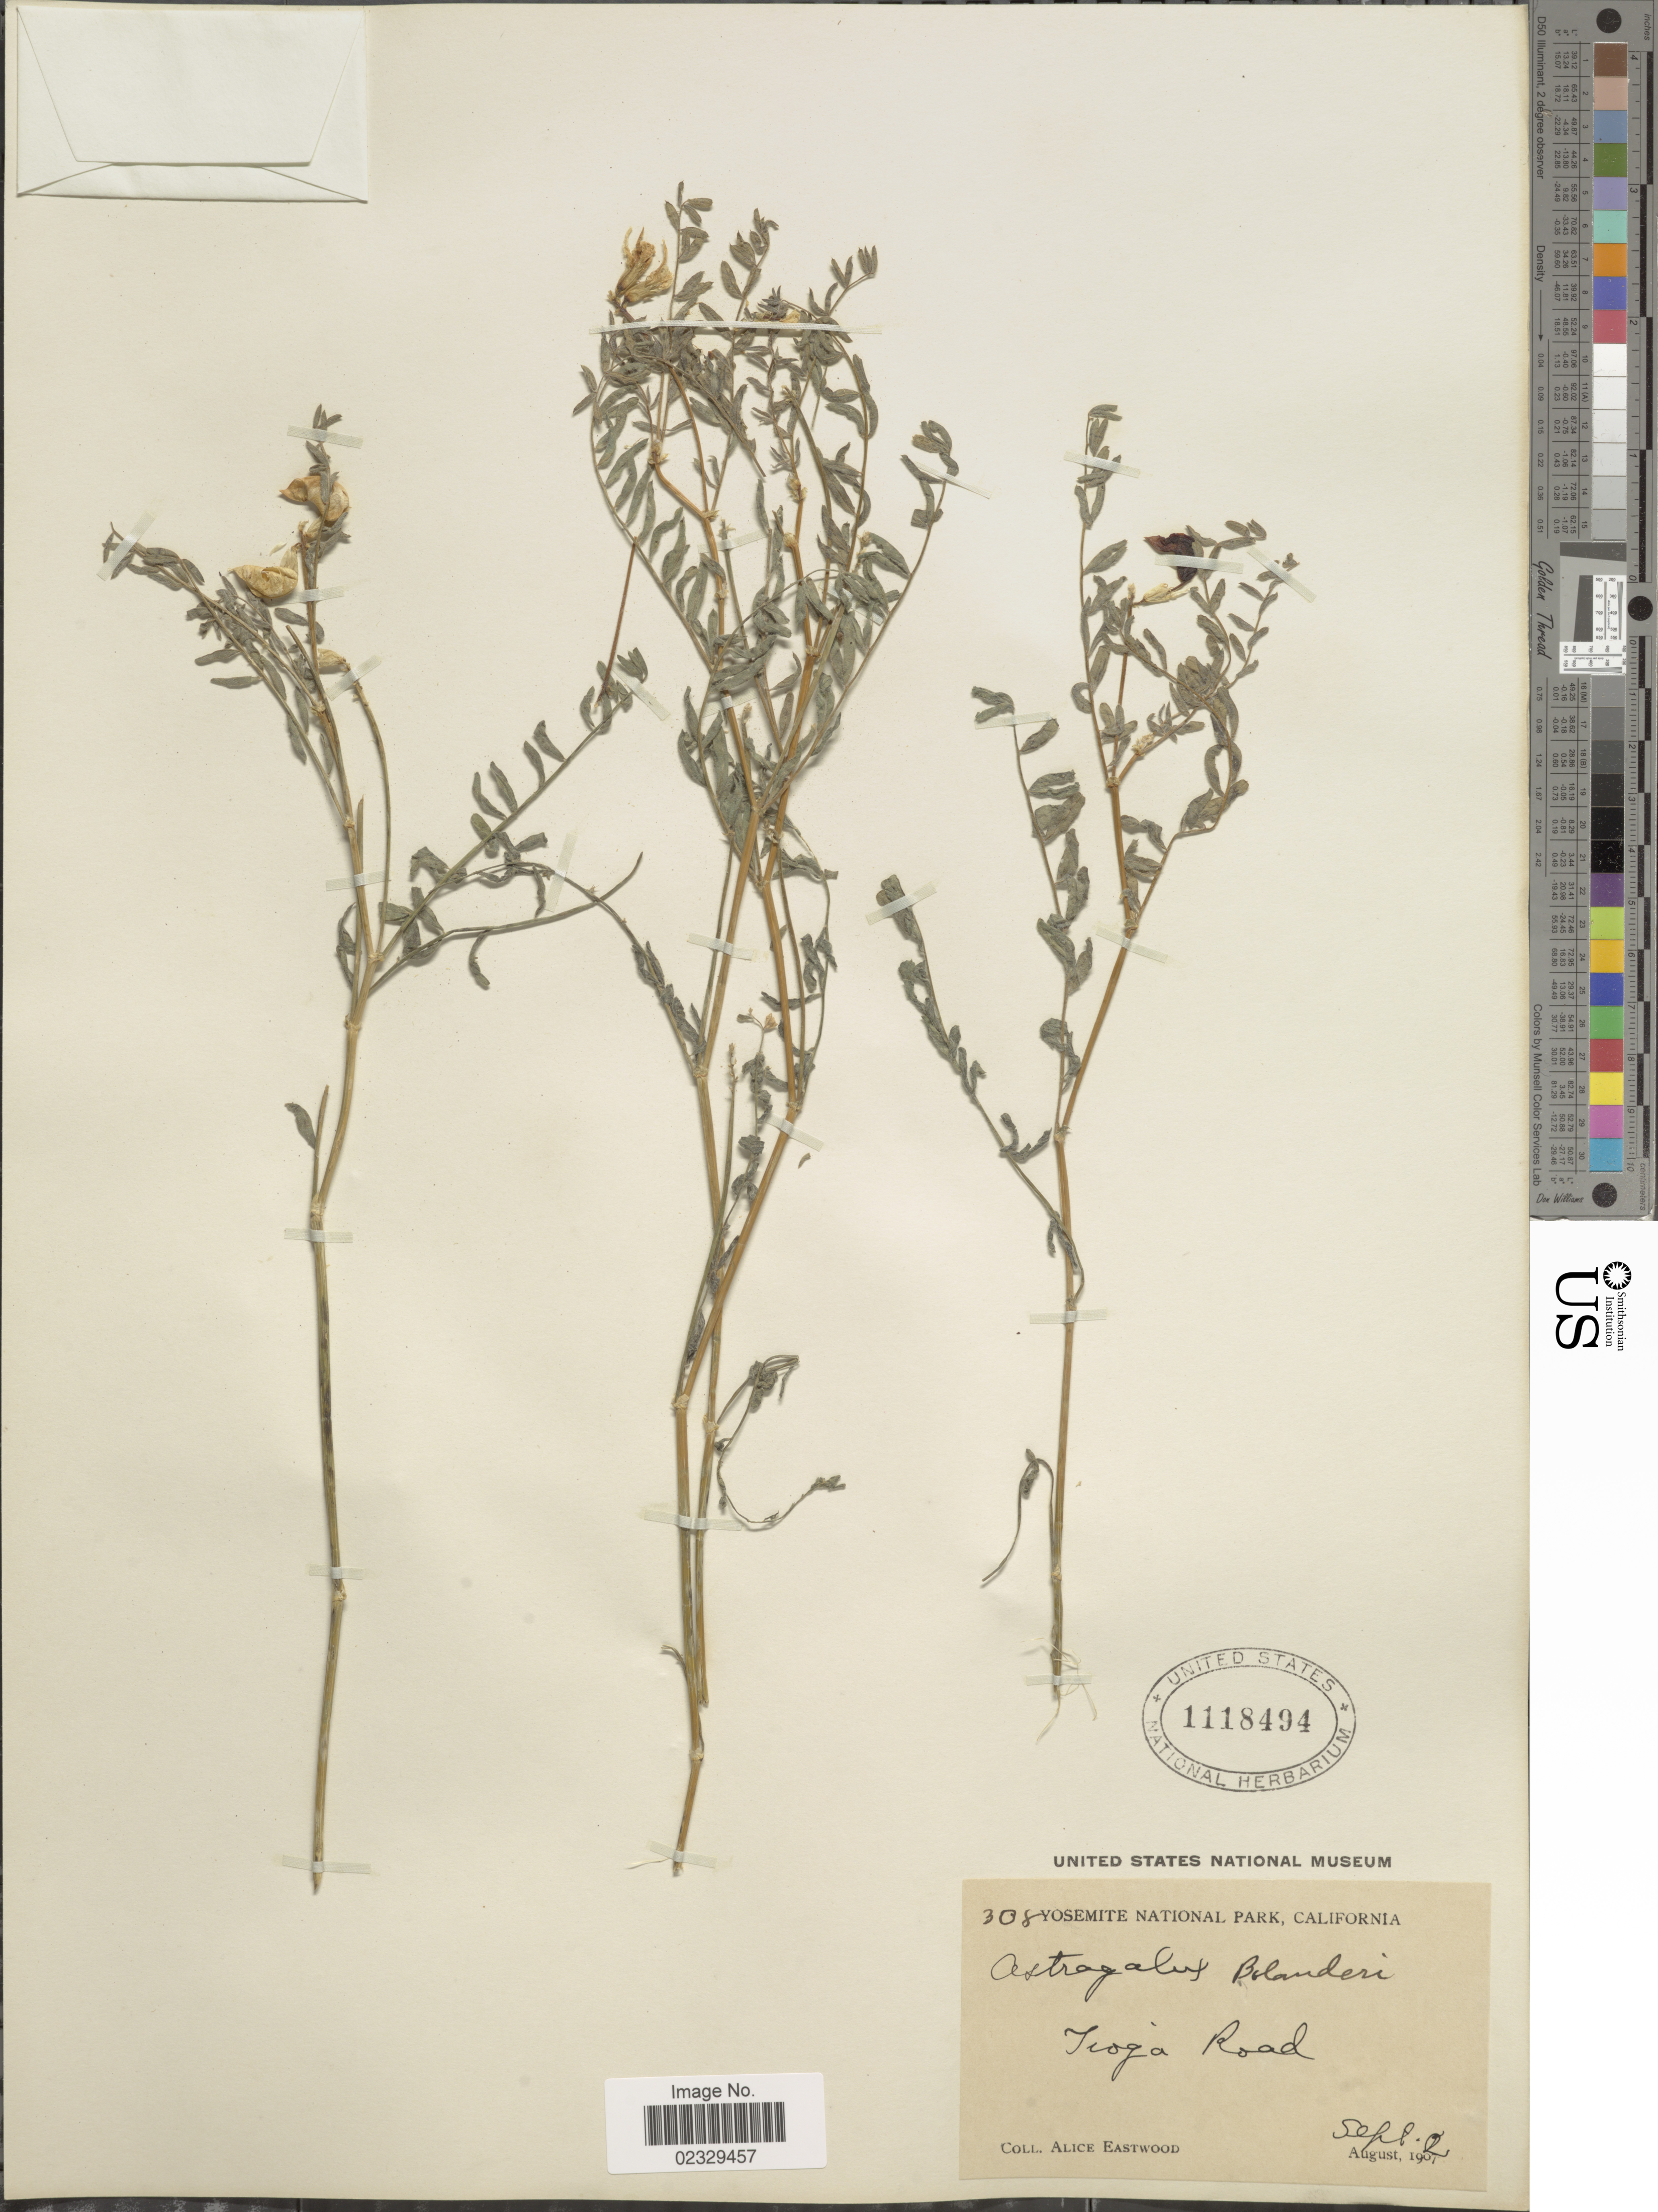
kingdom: Plantae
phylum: Tracheophyta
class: Magnoliopsida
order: Fabales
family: Fabaceae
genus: Astragalus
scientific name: Astragalus bolanderi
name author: A. Gray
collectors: A. Eastwood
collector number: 308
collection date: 1907-09-02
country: United States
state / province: California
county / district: Mariposa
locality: Yosemite National Park. Troga Road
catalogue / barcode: US 1118494